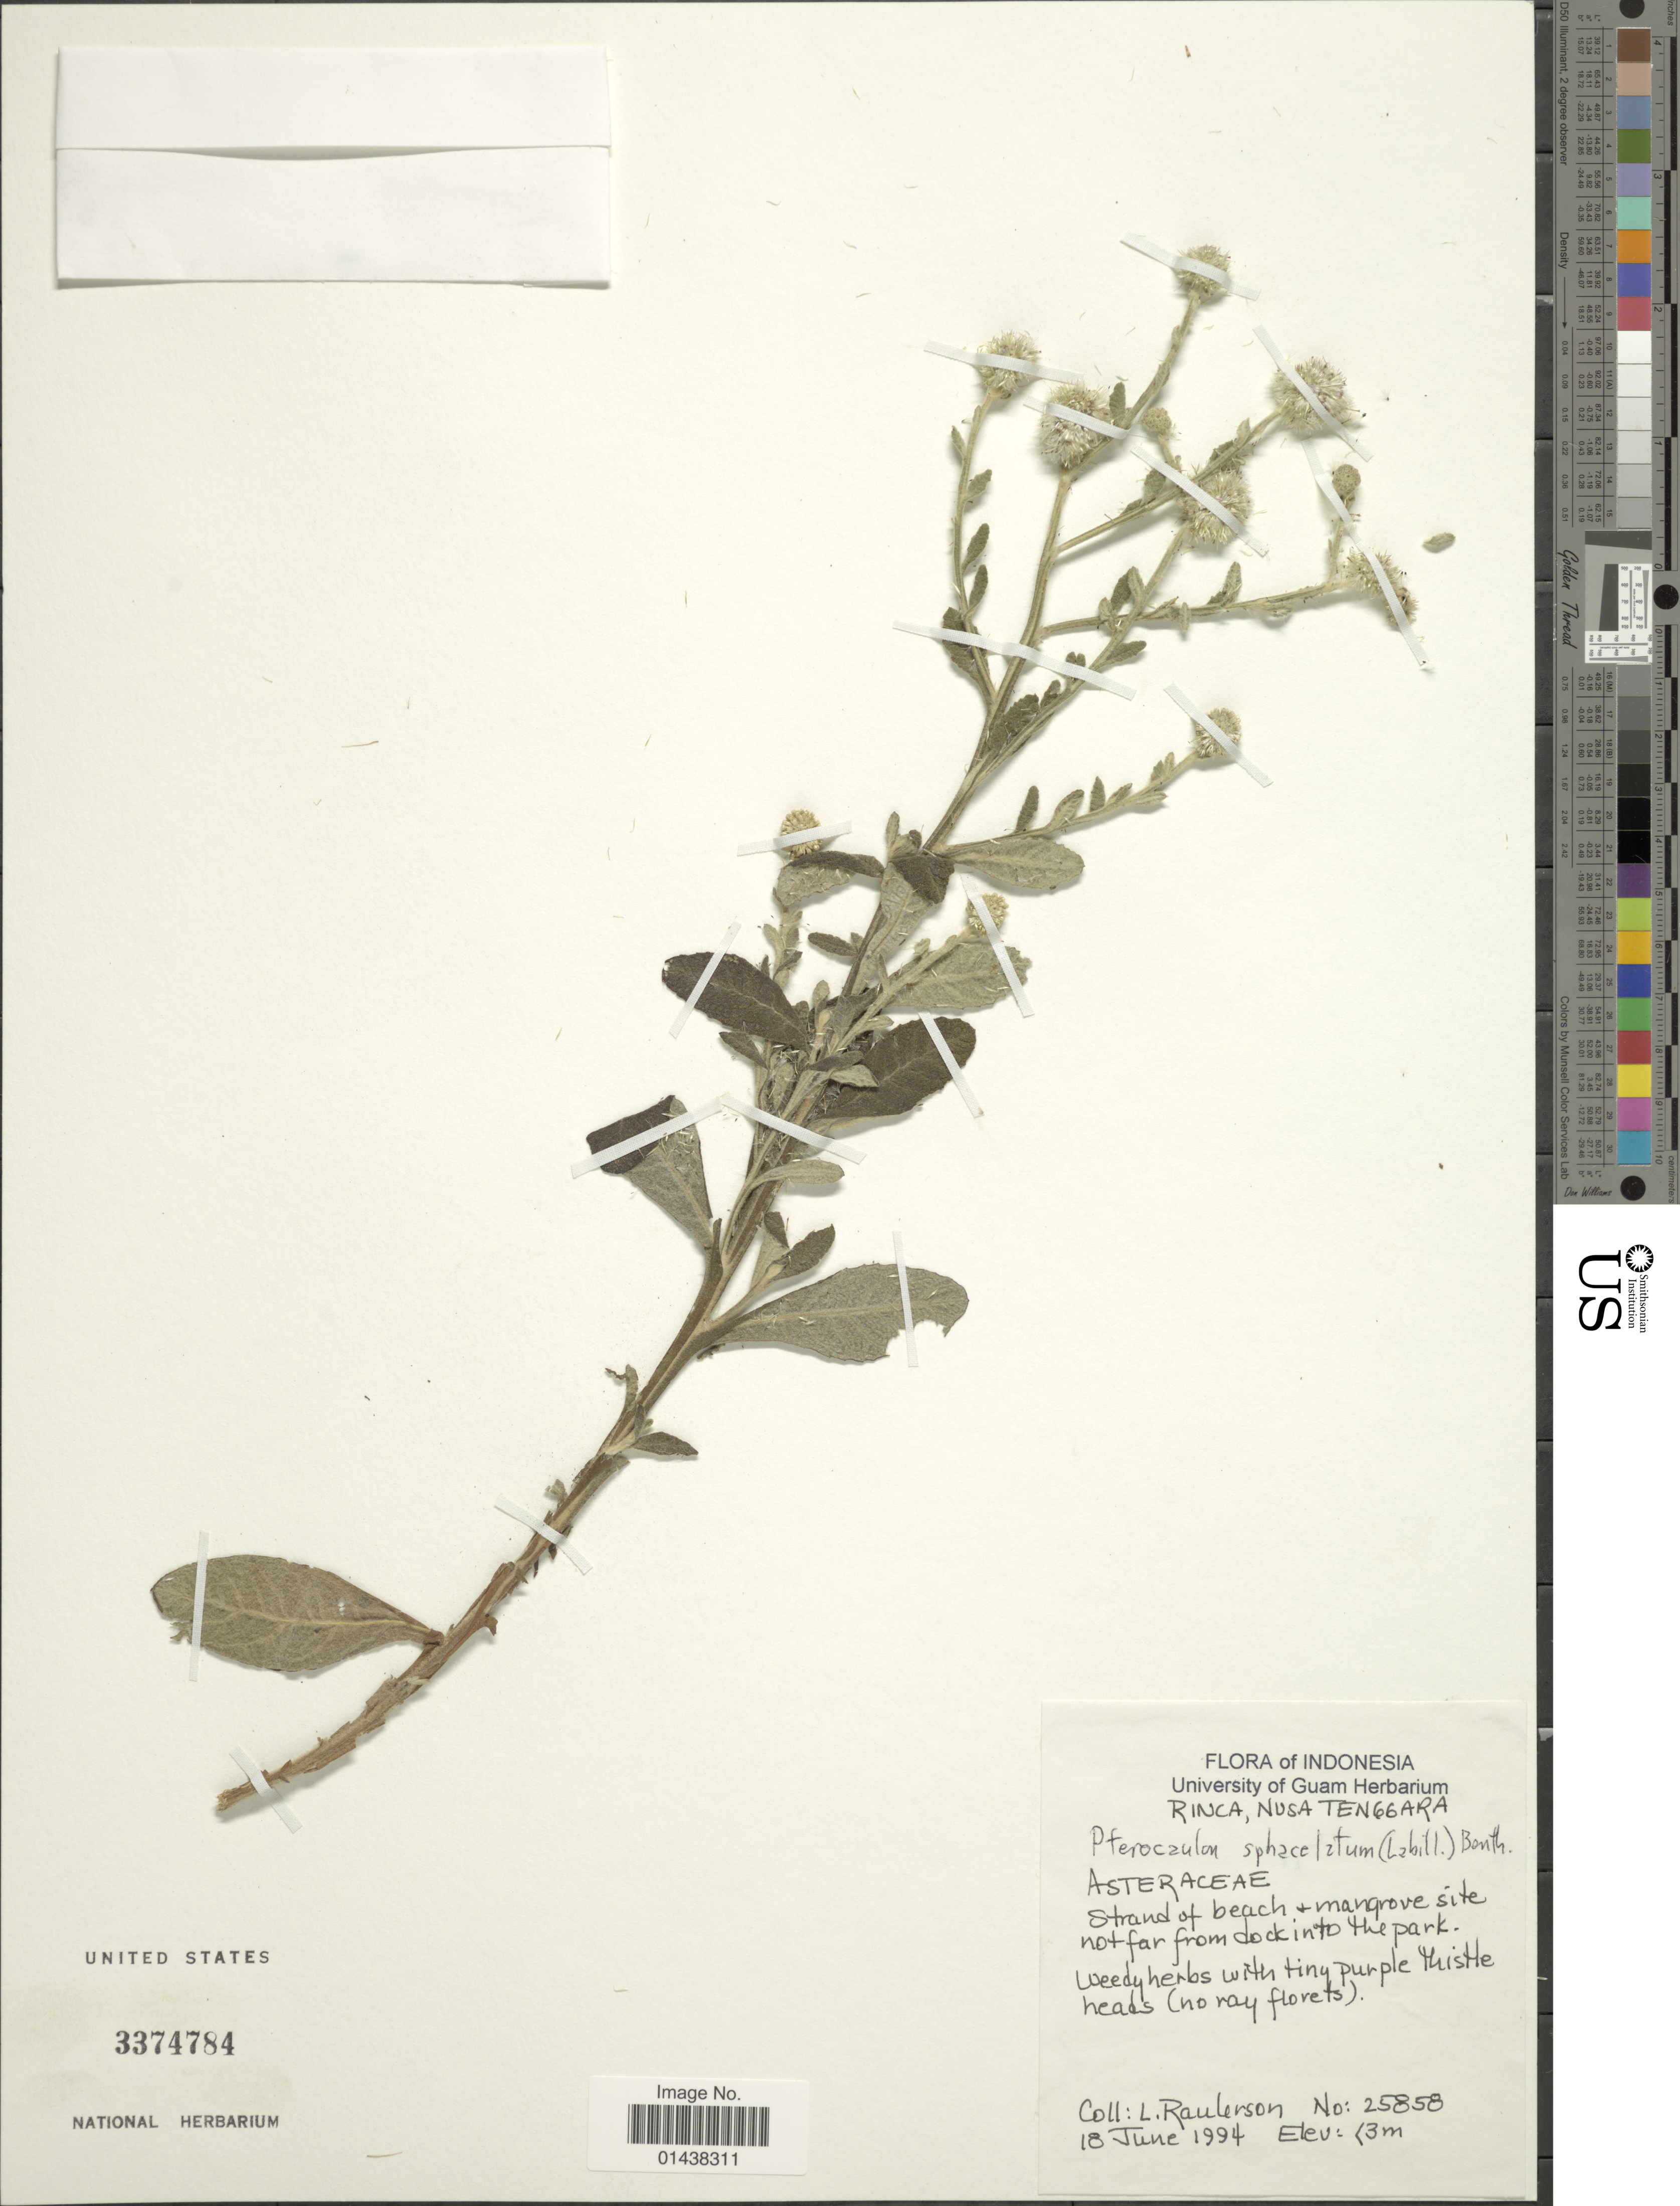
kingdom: Plantae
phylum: Tracheophyta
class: Magnoliopsida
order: Asterales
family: Asteraceae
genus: Pterocaulon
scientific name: Pterocaulon sphacelatum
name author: (Labill.) F. Muell.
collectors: L. Raulerson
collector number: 25858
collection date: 1994-06-18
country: Indonesia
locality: Strand of beach + mangrove site not far from dock into the park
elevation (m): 3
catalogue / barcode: US 3374784